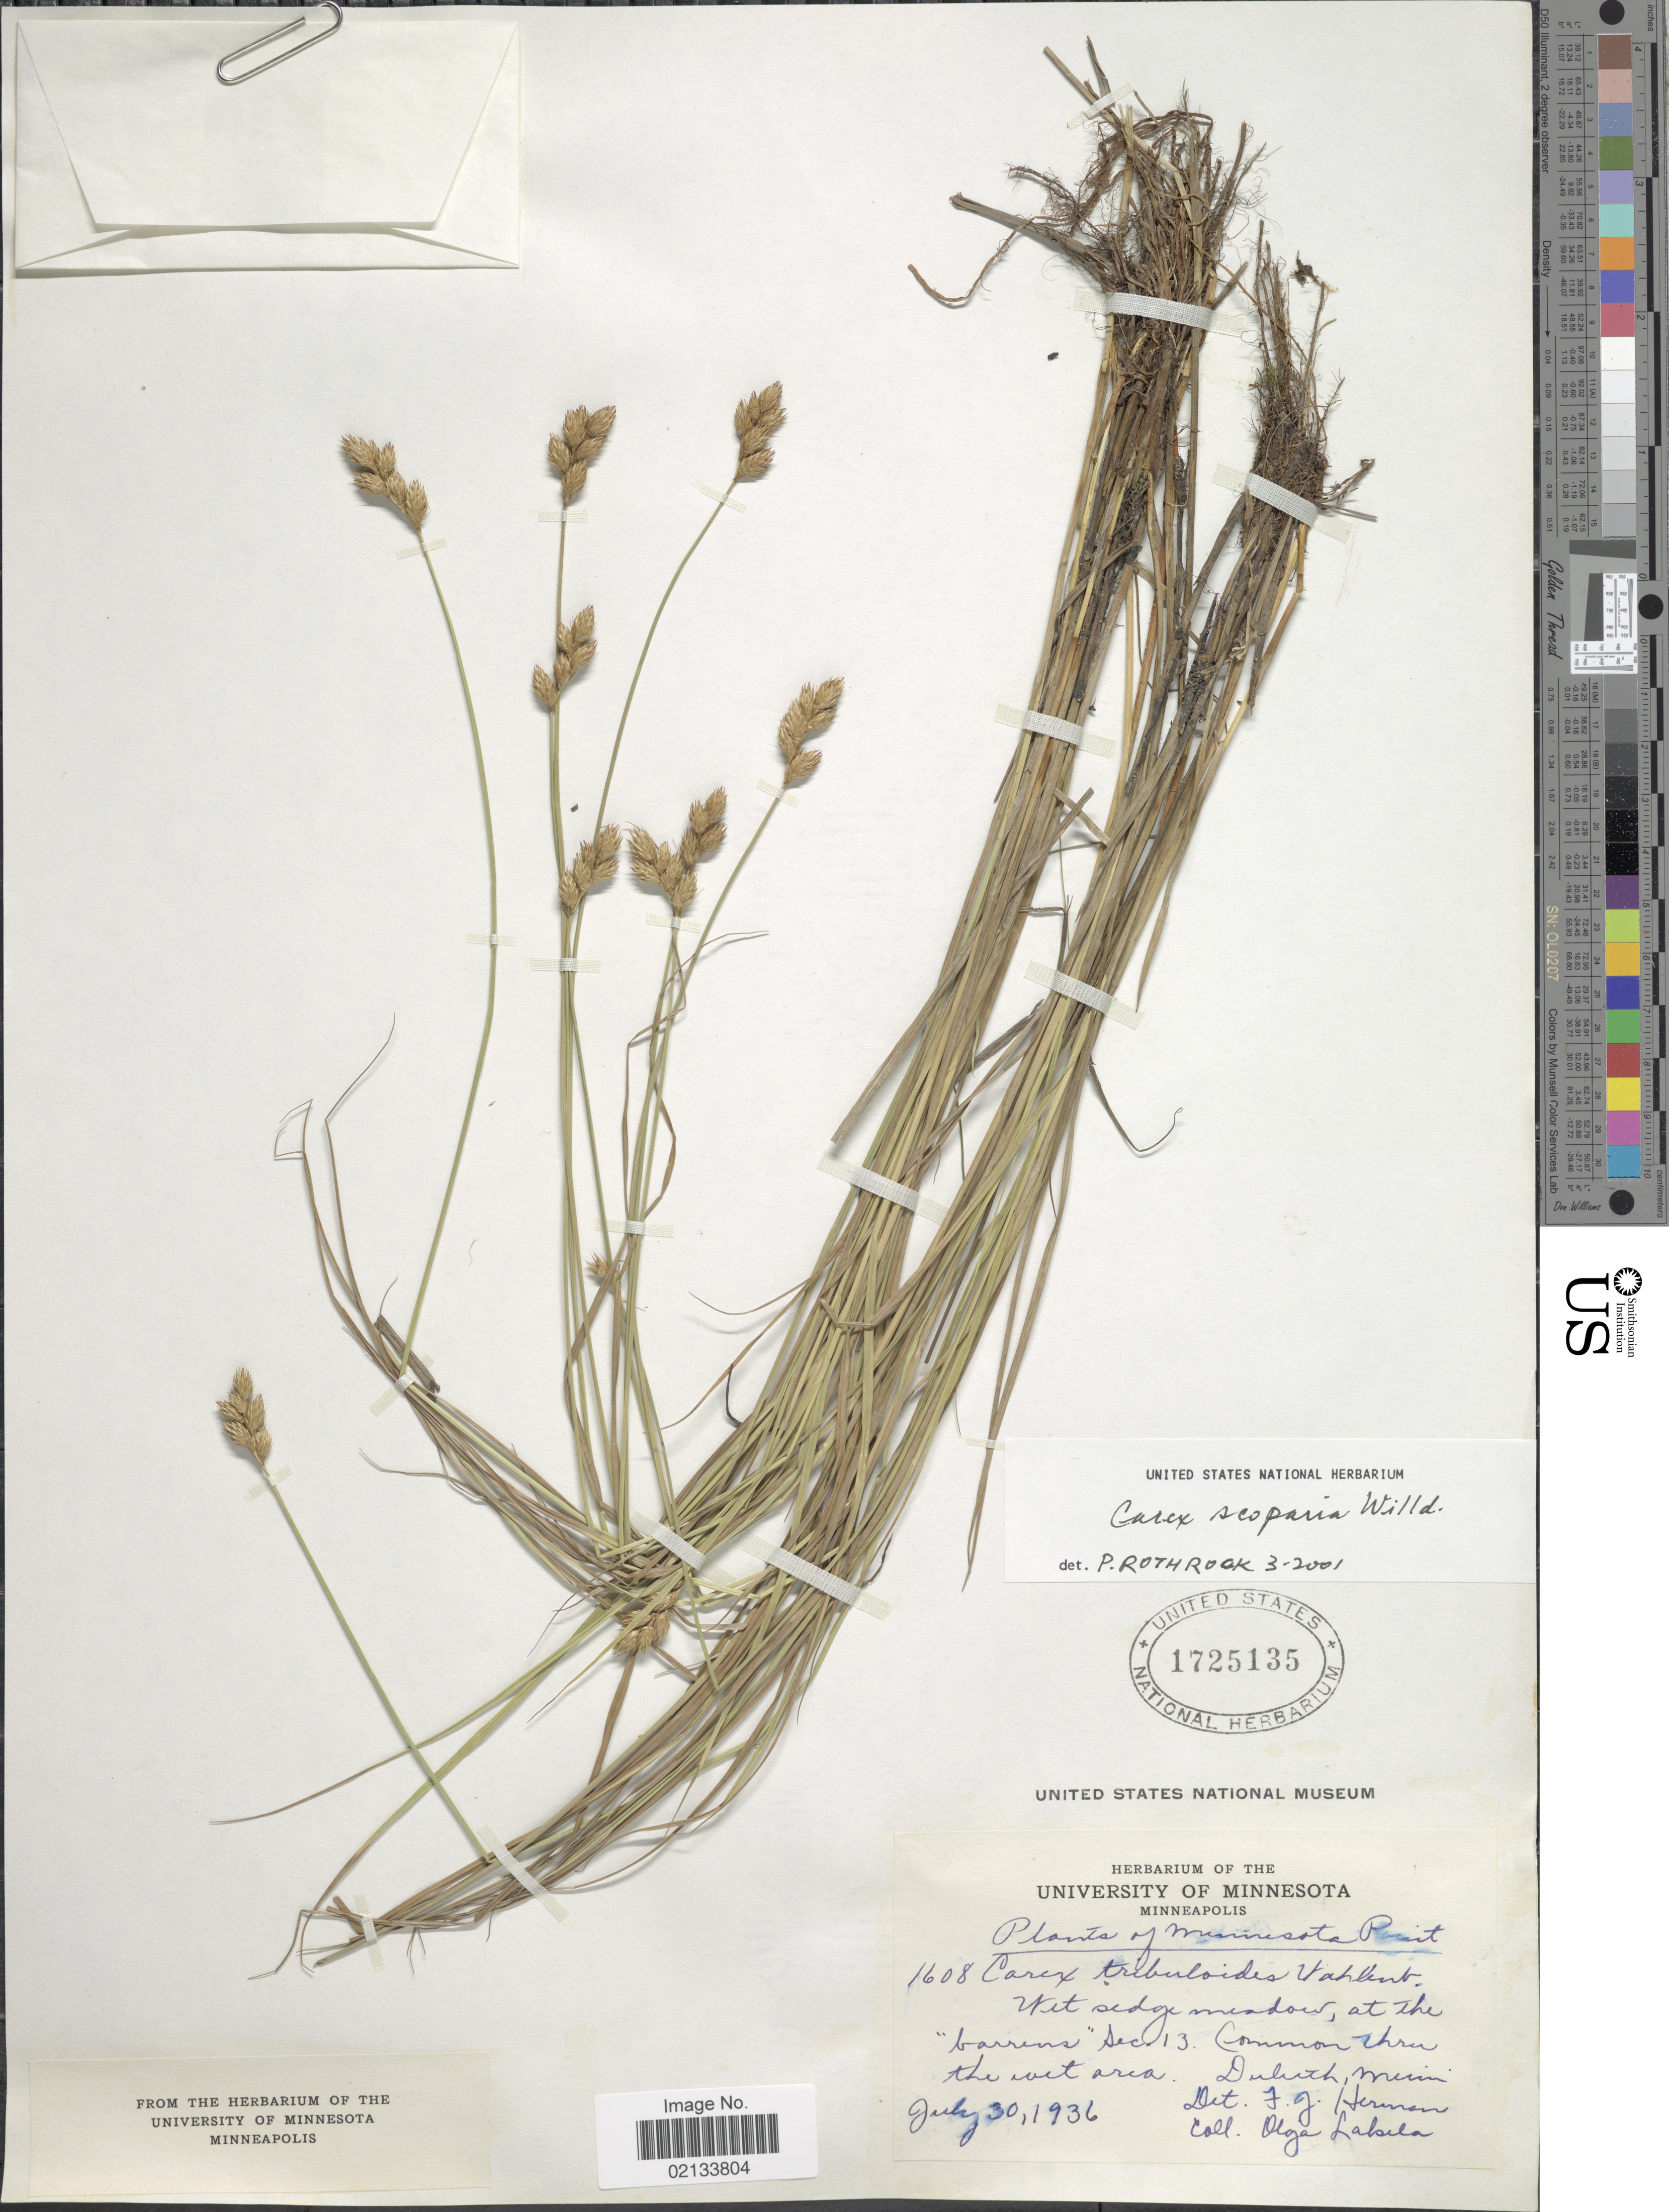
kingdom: Plantae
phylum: Tracheophyta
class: Liliopsida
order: Poales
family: Cyperaceae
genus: Carex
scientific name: Carex scoparia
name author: Schkuhr ex Willd.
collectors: O. K. Lakela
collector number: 1608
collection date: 1936-07-30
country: United States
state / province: Minnesota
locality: Minnesota Point, Wet sedge meadow, at the 'barrens' Sec. 13. Common thru the wet area. Duluth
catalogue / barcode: US 1725135